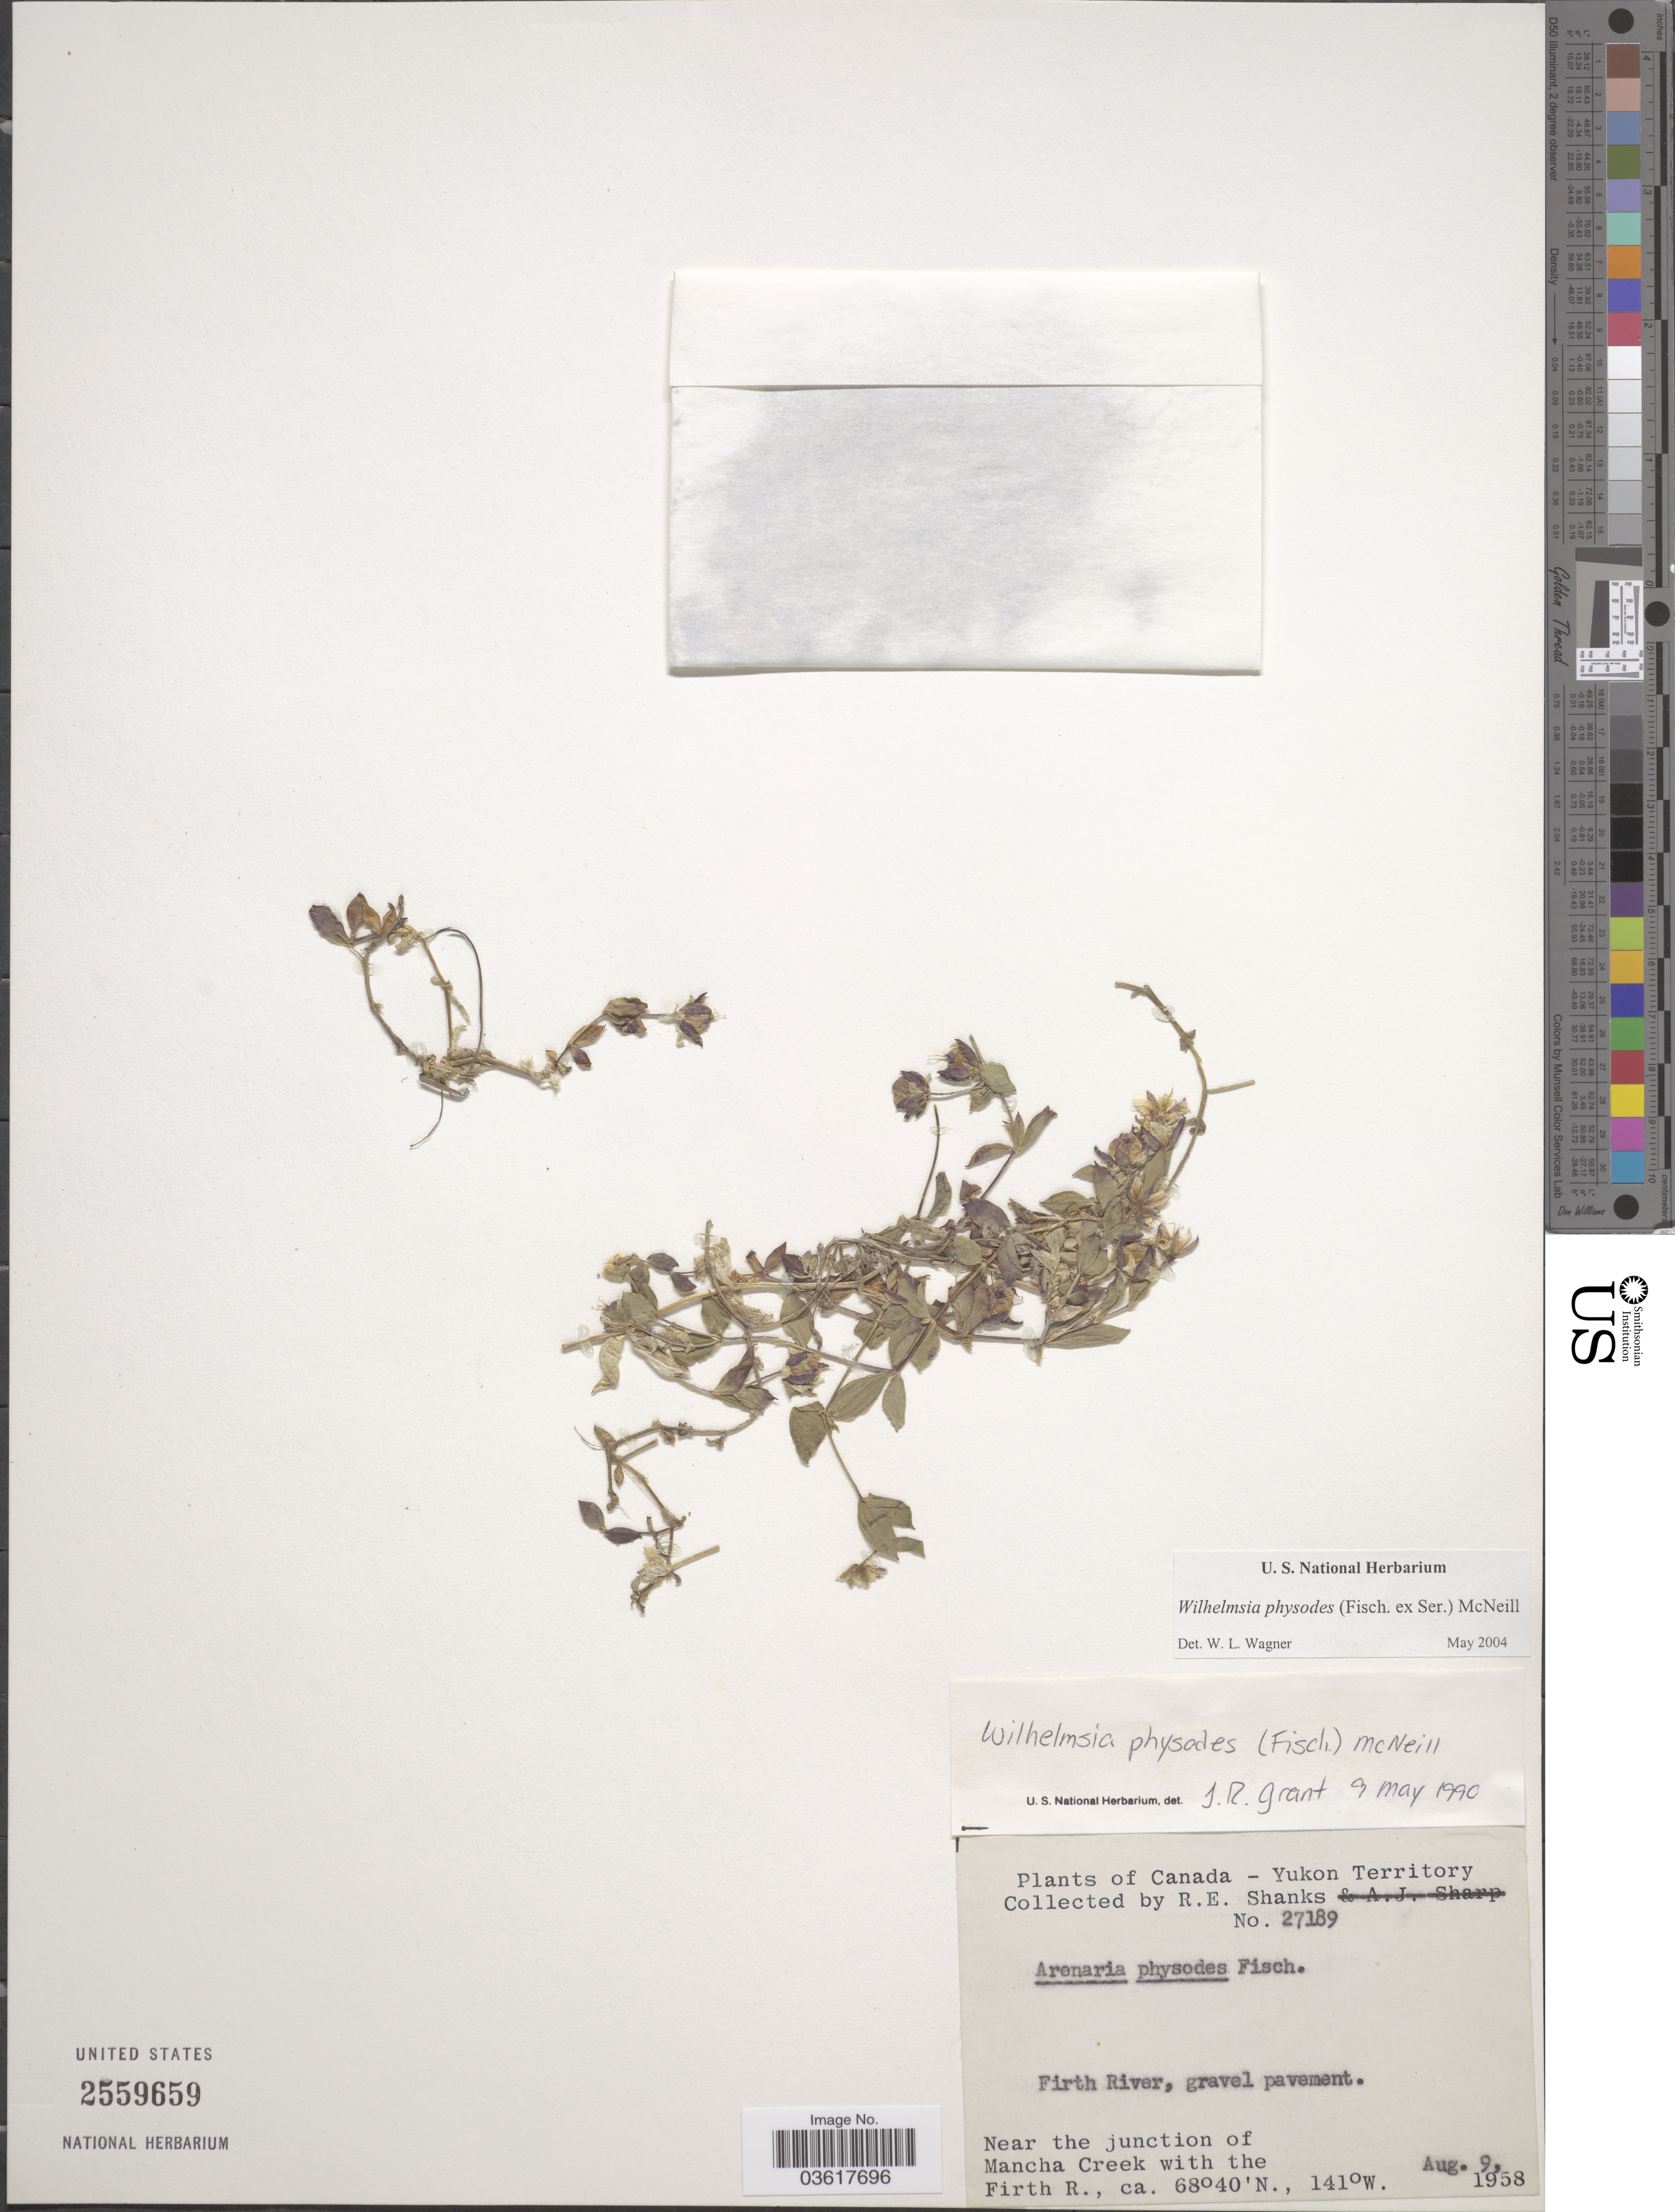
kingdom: Plantae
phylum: Tracheophyta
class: Magnoliopsida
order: Caryophyllales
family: Caryophyllaceae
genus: Wilhelmsia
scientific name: Wilhelmsia physodes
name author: (Fisch. ex Ser.) McNeill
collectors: R. Shanks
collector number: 27189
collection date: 1958-08-09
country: Canada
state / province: Yukon Territory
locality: Firth River. Near the junction of Mancha Creek with the Firth R.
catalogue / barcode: US 2559659